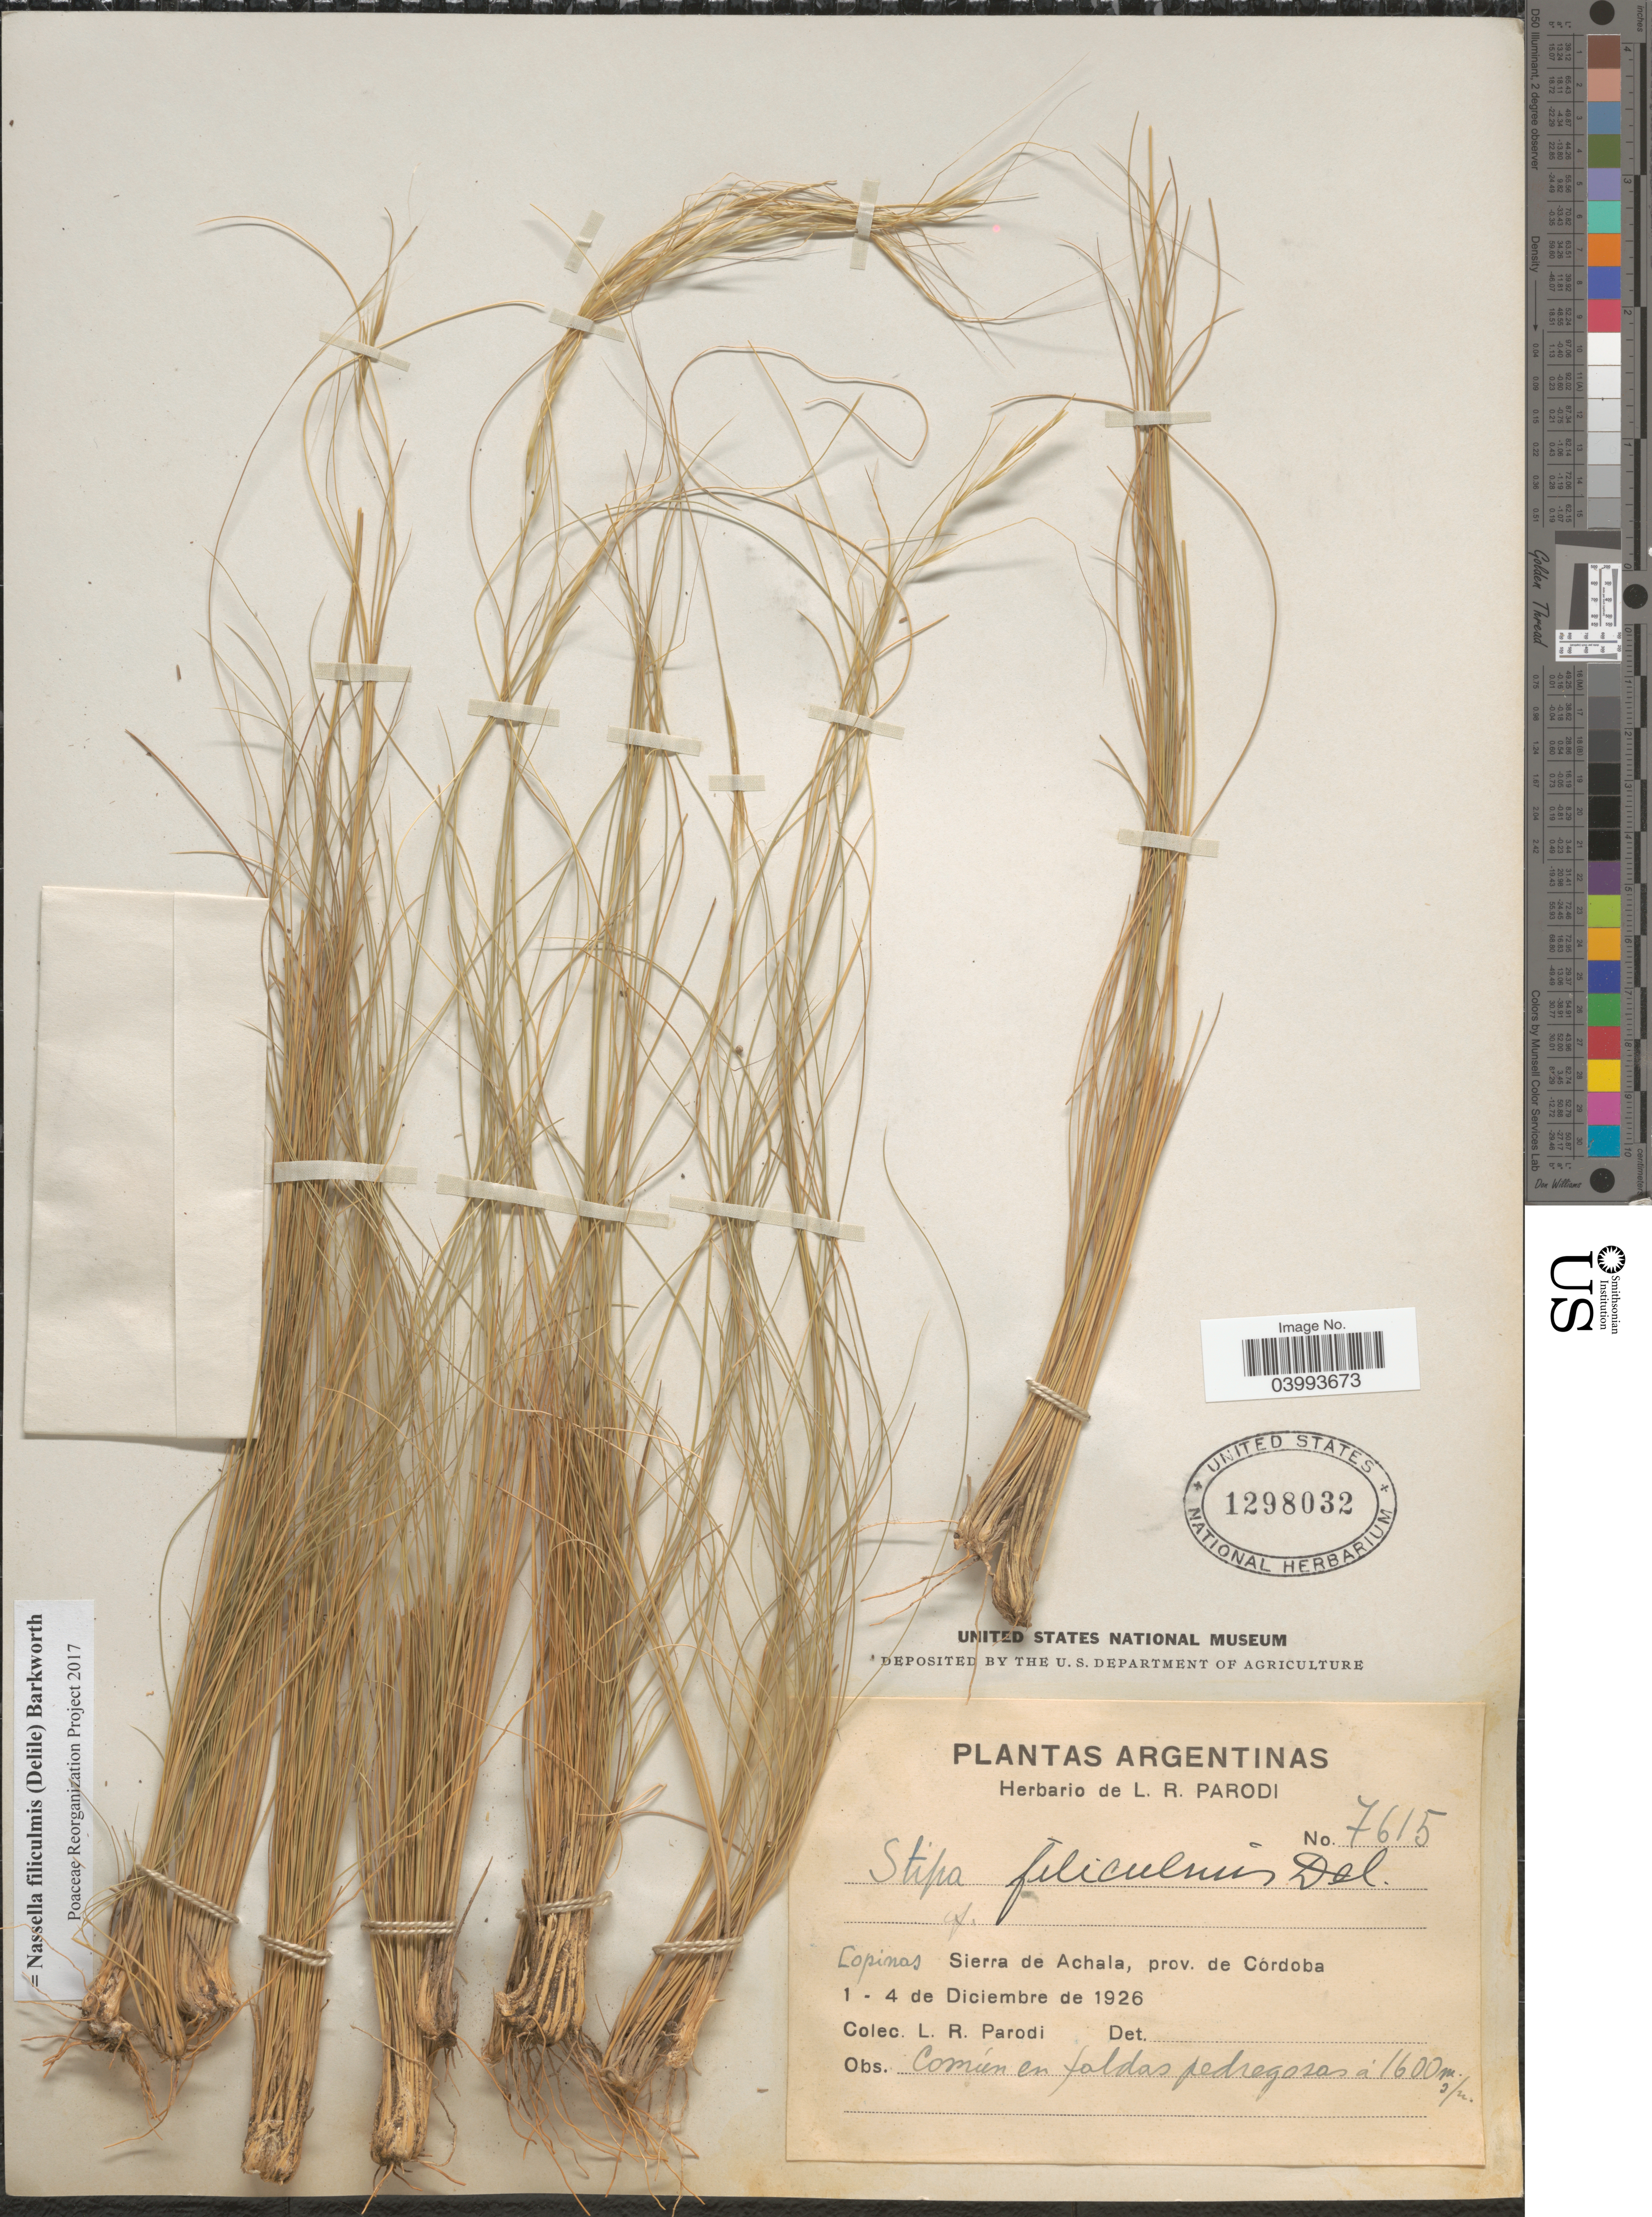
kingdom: Plantae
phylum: Tracheophyta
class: Liliopsida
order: Poales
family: Poaceae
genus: Nassella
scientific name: Nassella filiculmis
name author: (Delile) Barkworth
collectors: L. R. Parodi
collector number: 7615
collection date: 1926-12-01/1926-12-04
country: Argentina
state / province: Cordoba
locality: Copinas Sierra de Achala, prov. de Córdoba.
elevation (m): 1600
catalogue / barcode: US 1298032